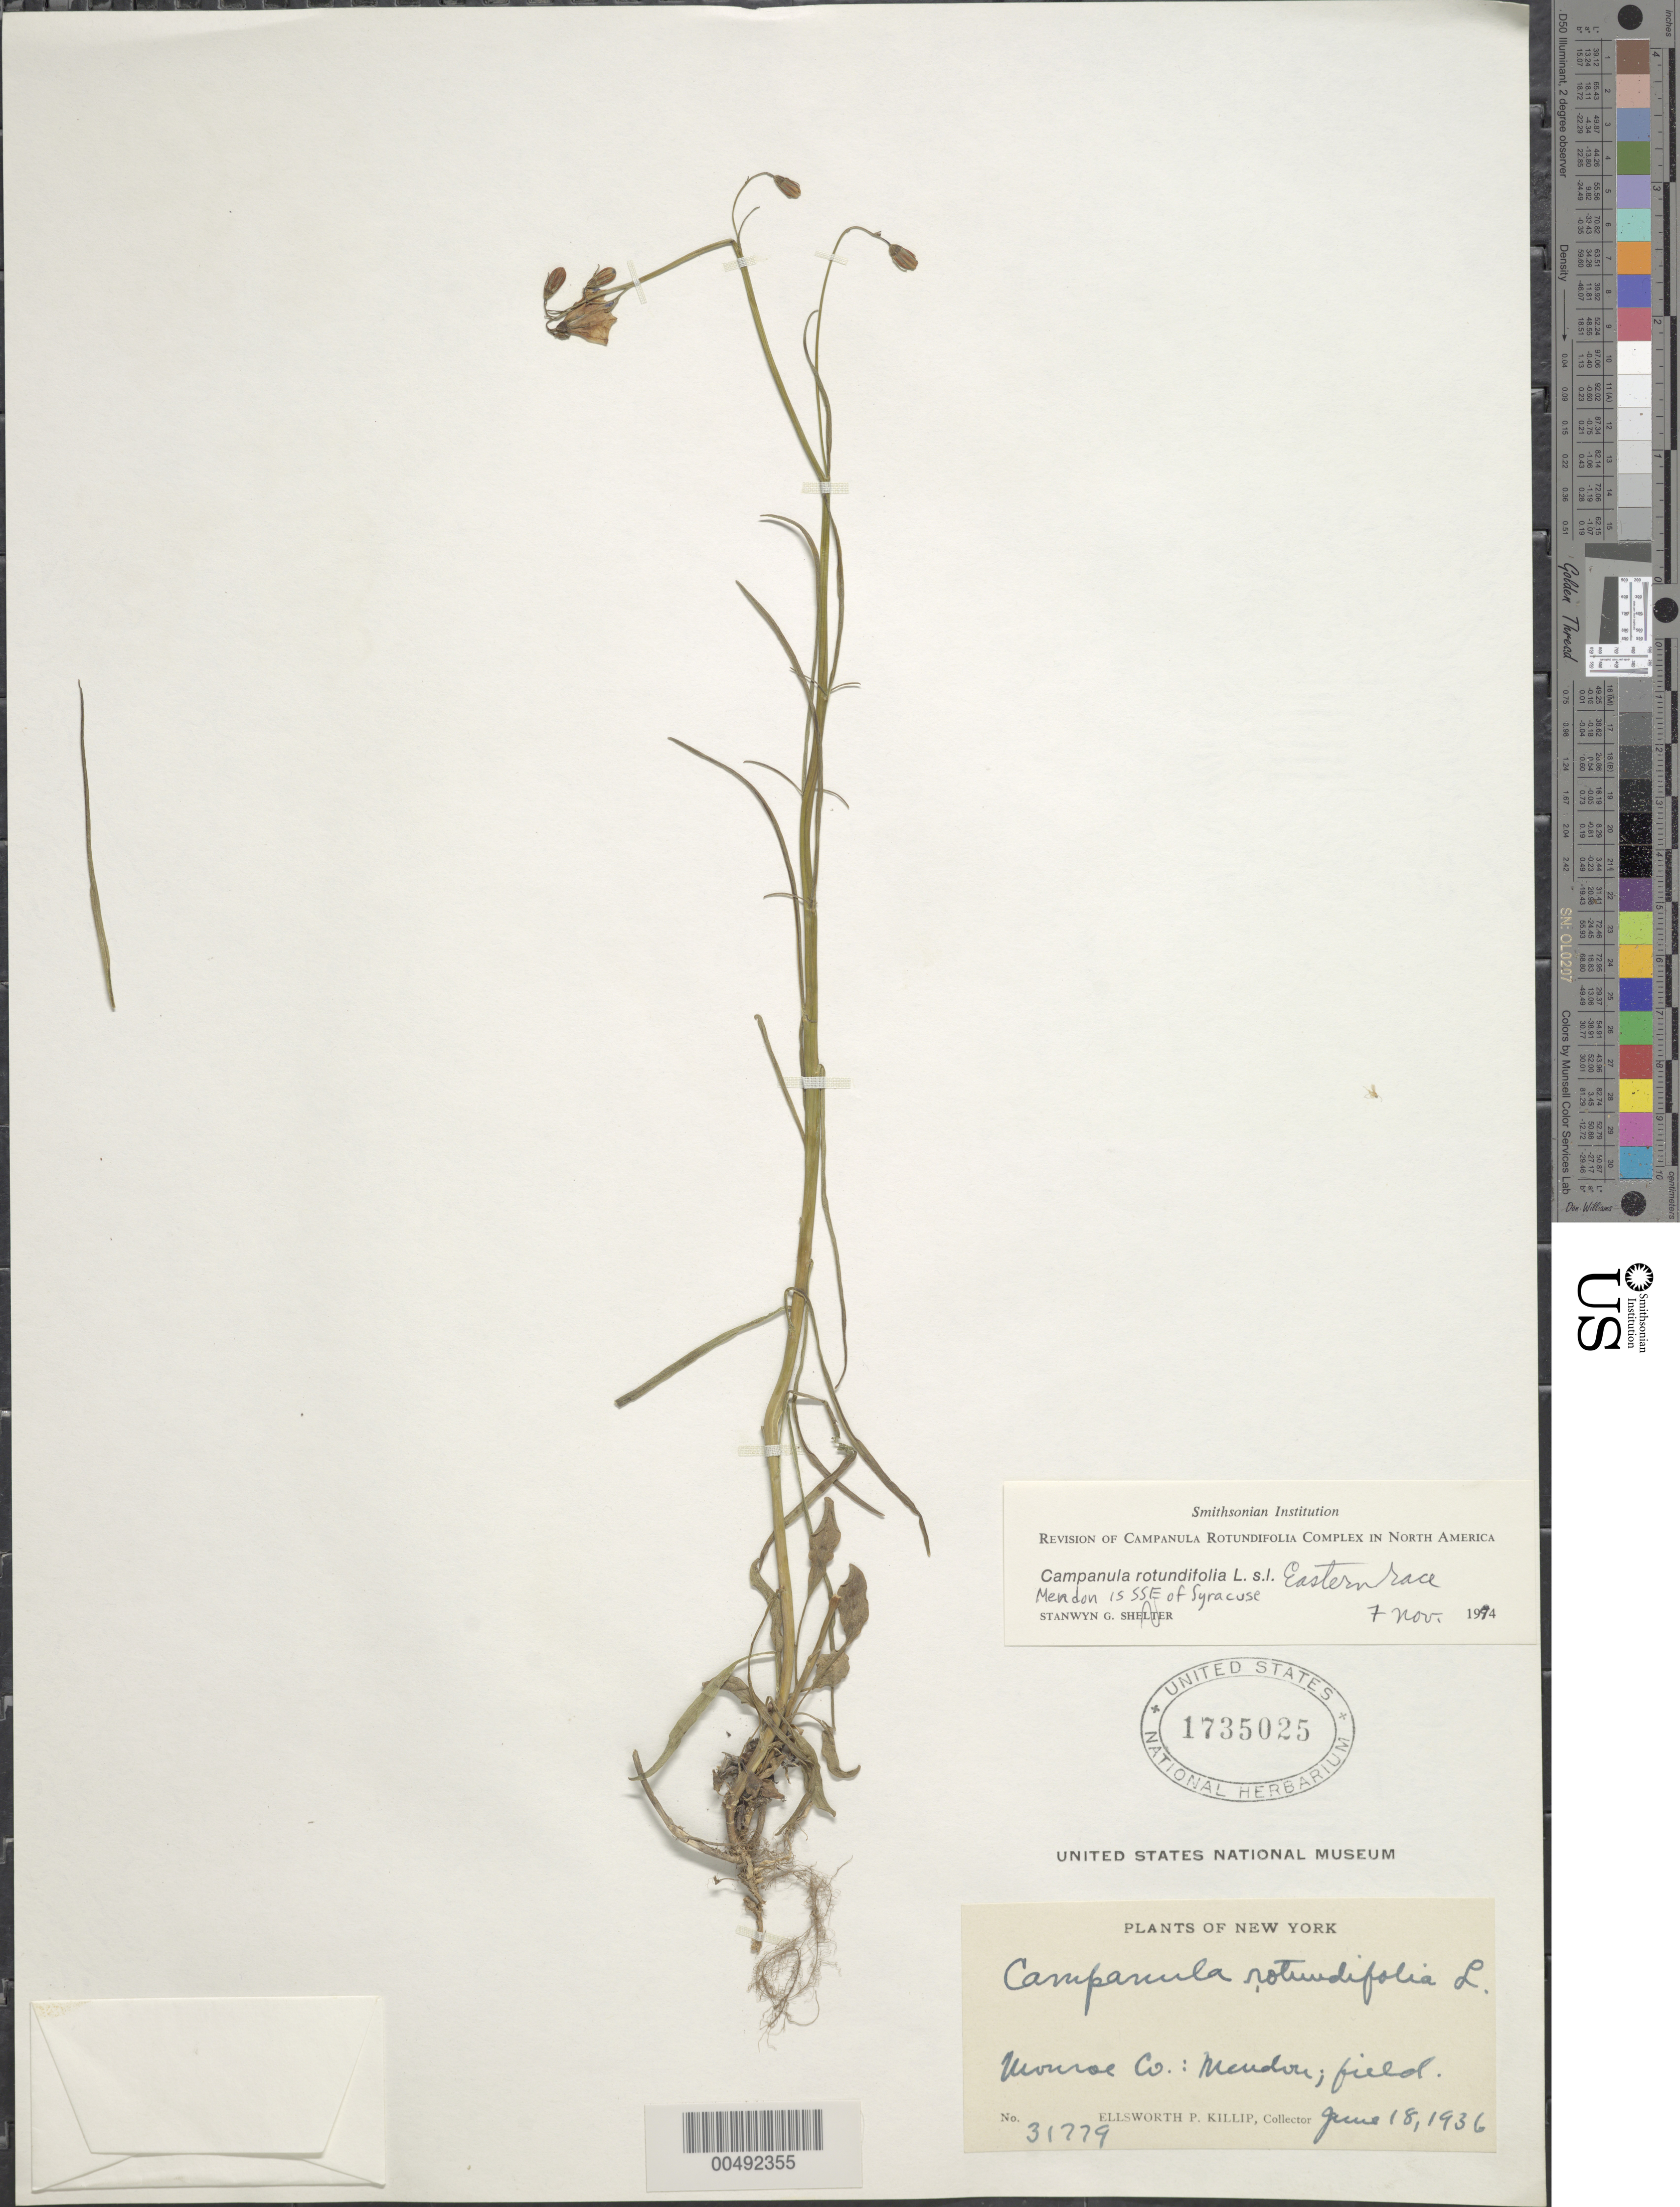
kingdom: Plantae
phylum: Tracheophyta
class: Magnoliopsida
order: Asterales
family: Campanulaceae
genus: Campanula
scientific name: Campanula rotundifolia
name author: L.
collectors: E. P. Killip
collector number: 31779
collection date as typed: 18 Jun 1936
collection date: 1936-06-18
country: United States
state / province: New York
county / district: Monroe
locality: Mendon. [SSE of Syracuse]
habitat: field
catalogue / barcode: US 1735025